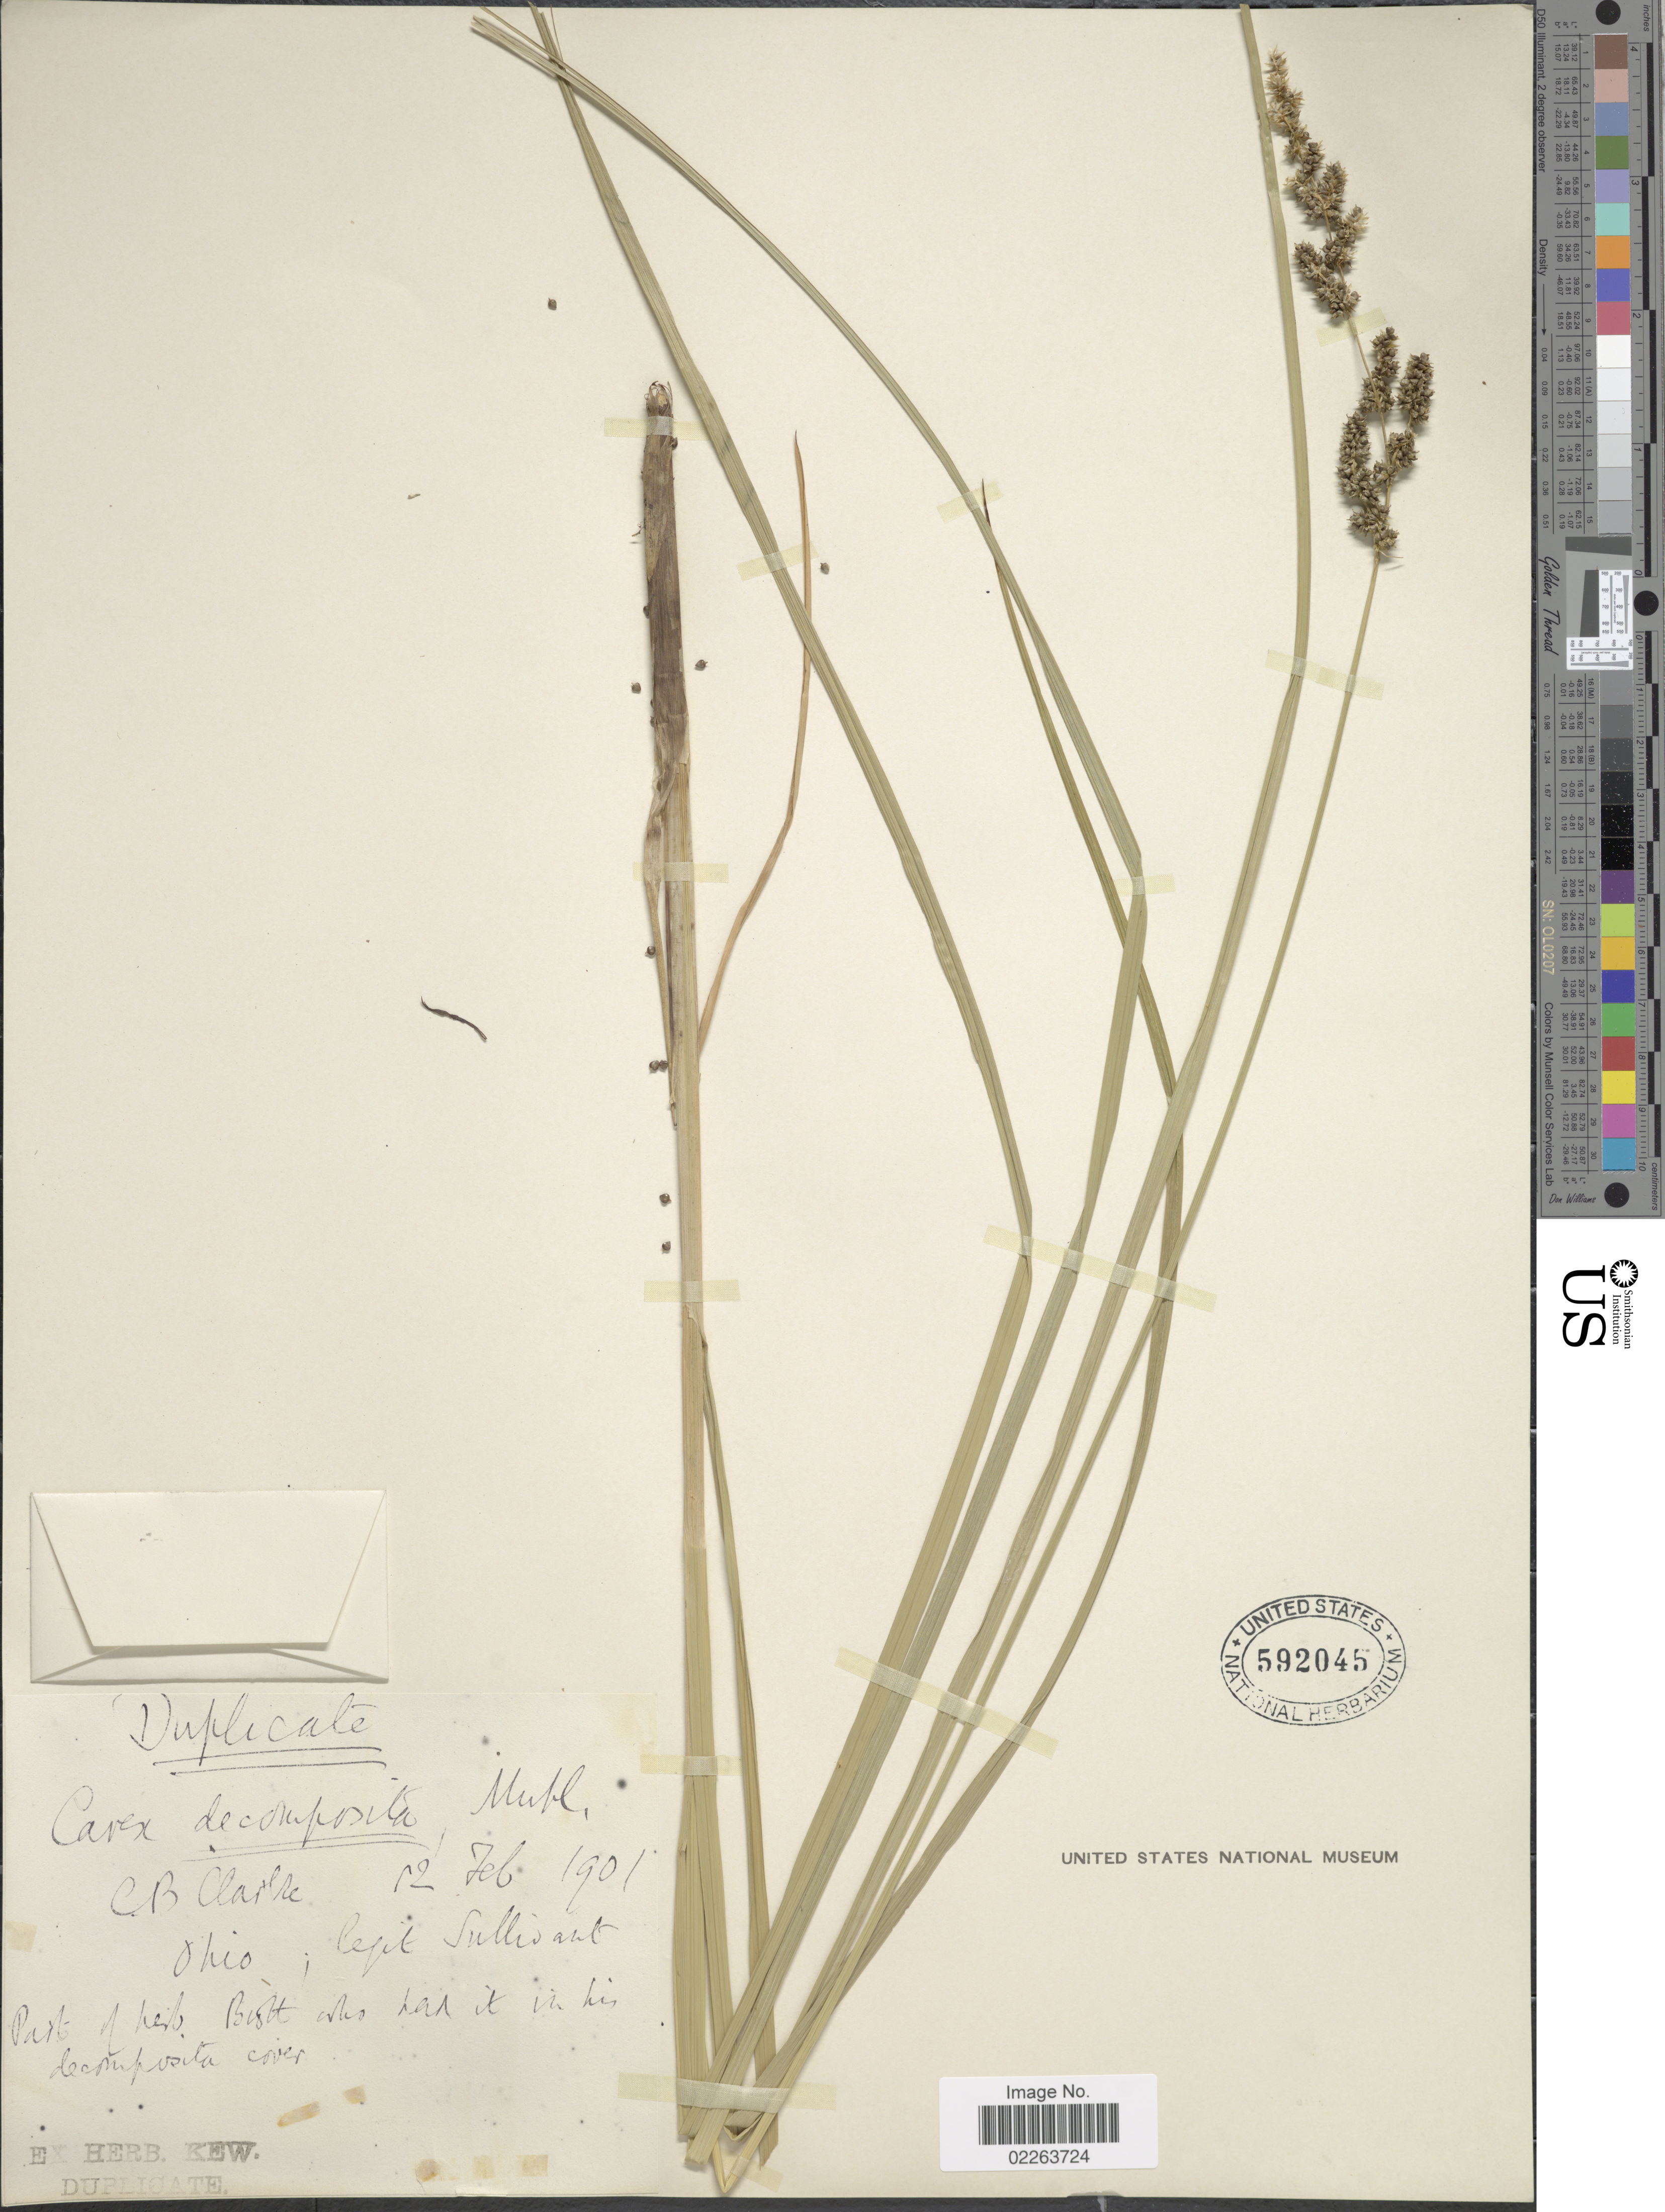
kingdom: Plantae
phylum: Tracheophyta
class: Liliopsida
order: Poales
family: Cyperaceae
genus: Carex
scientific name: Carex decomposita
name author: Muhl.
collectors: Sullivant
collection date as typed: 12 feb 1901 is date of determination by C.B. Clarke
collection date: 1901-02-12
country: United States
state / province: Ohio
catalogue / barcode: US 592045